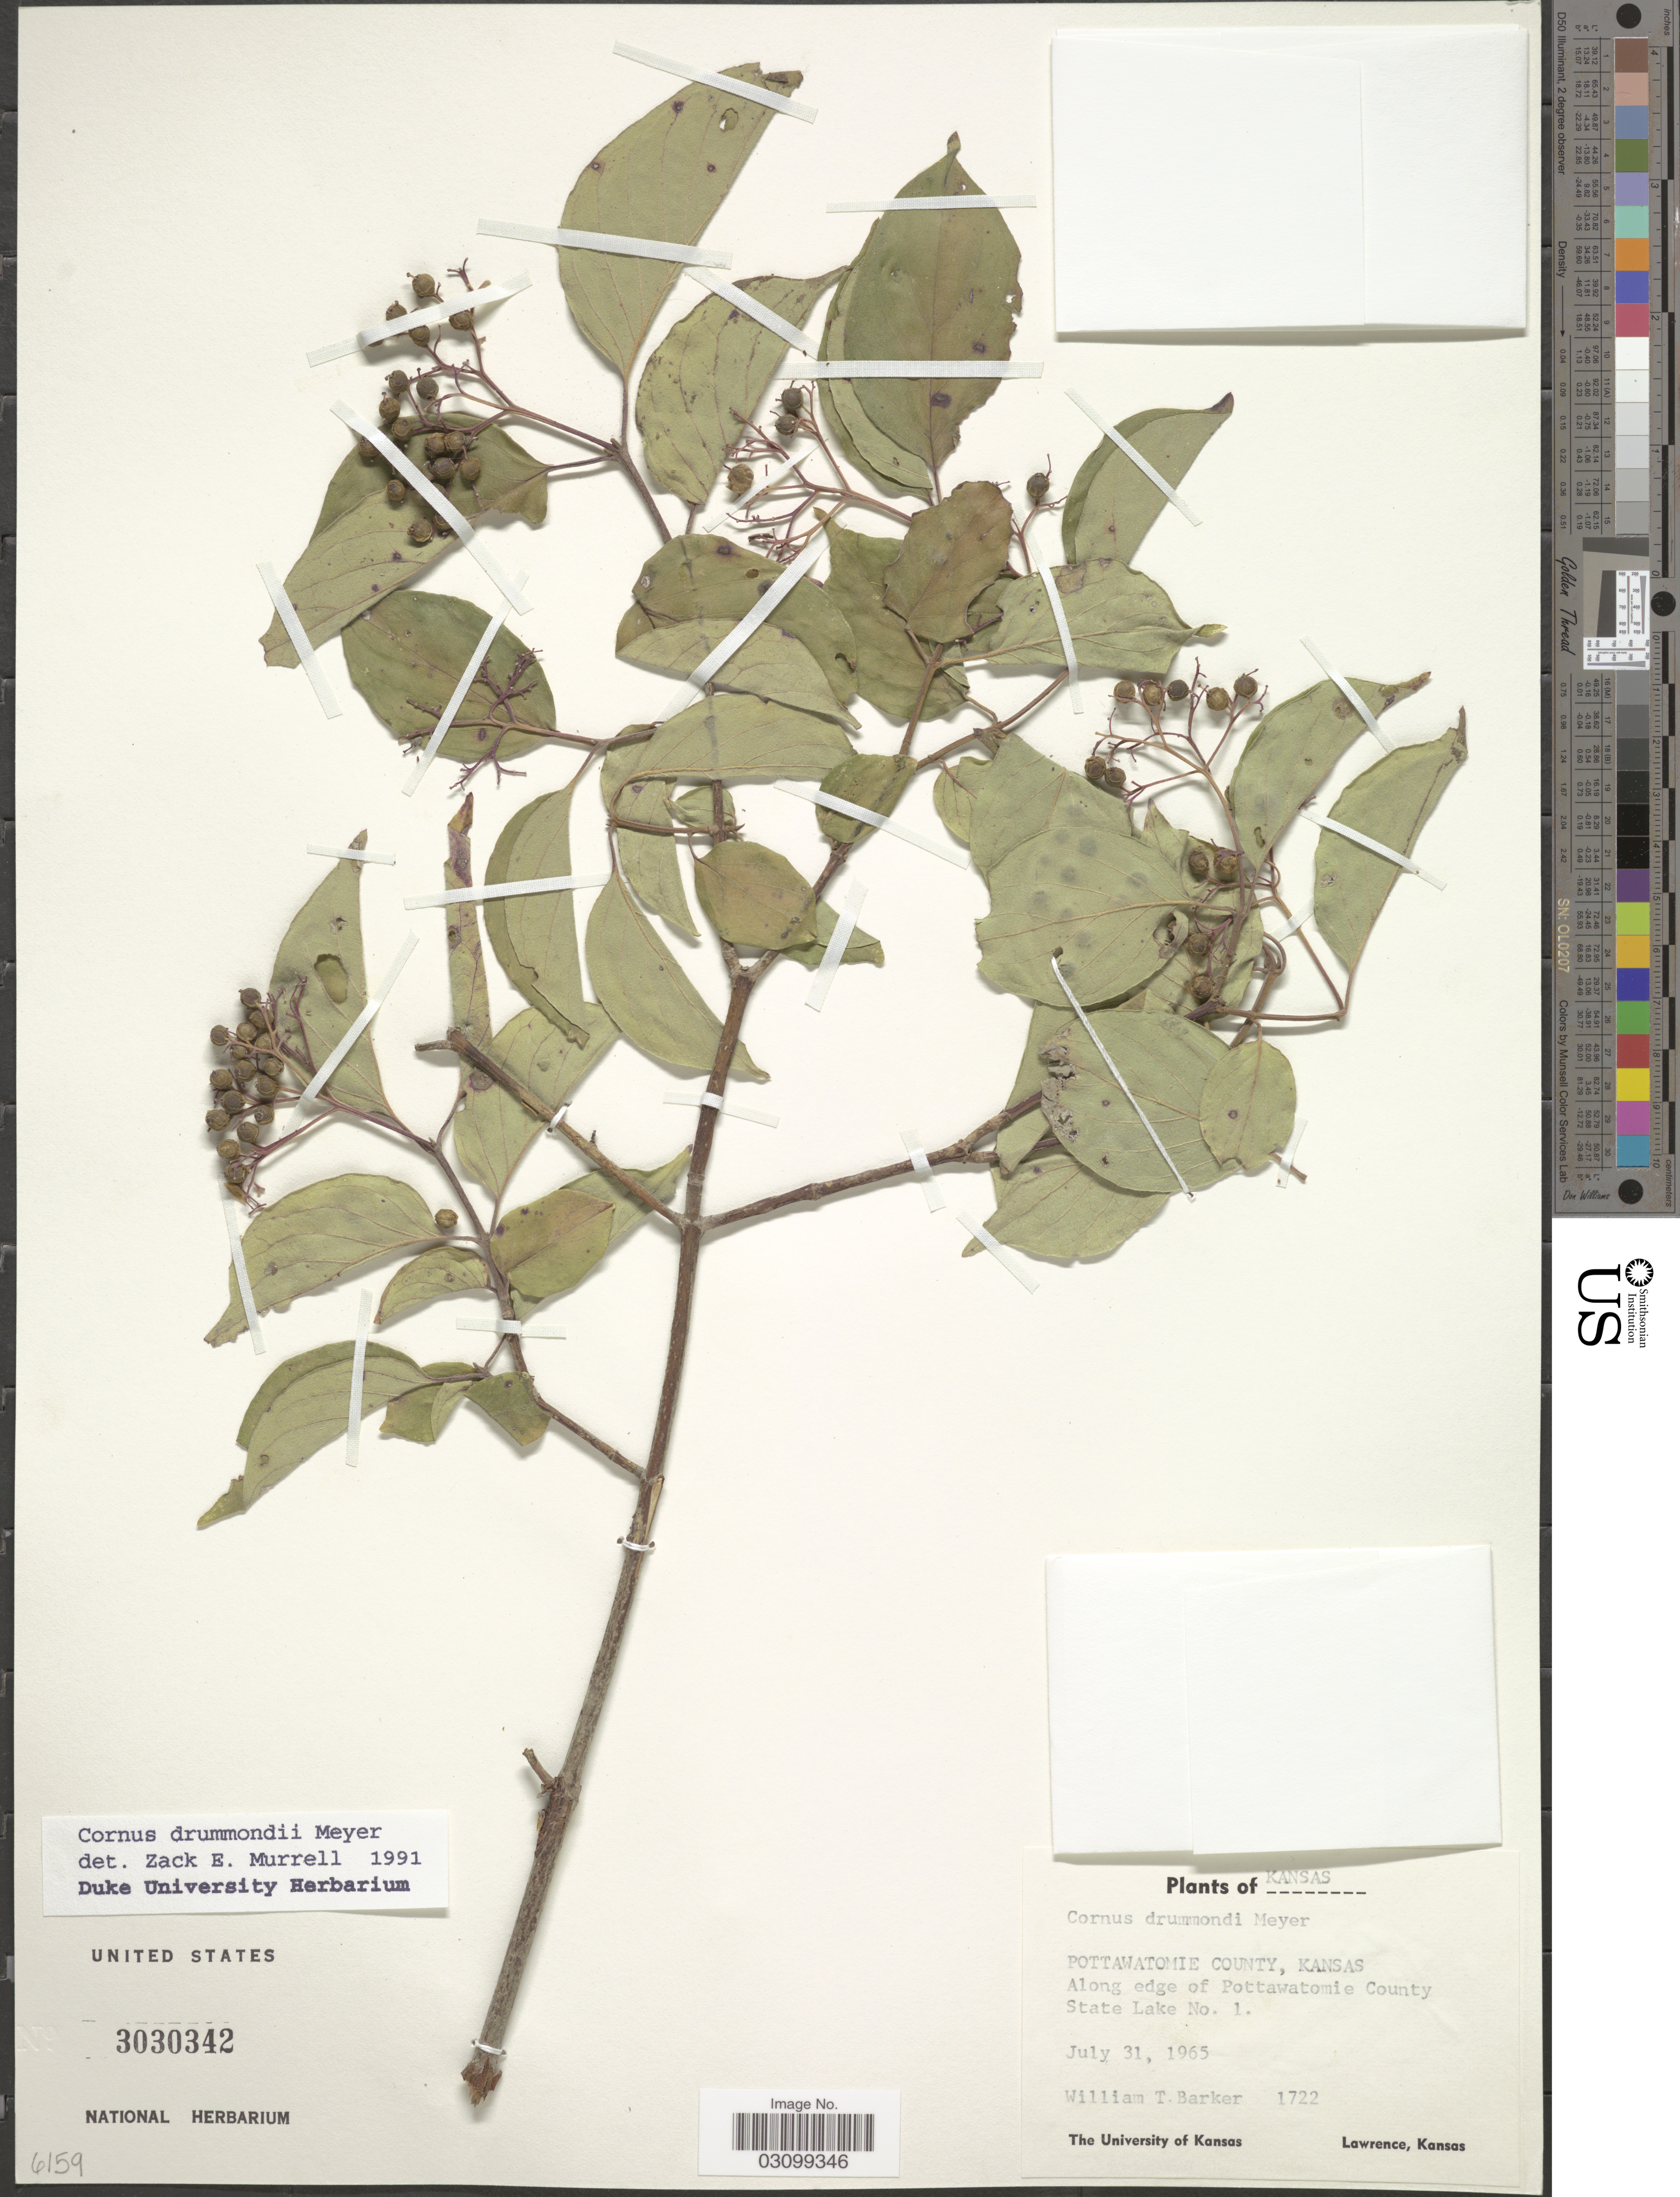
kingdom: Plantae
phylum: Tracheophyta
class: Magnoliopsida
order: Cornales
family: Cornaceae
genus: Cornus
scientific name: Cornus drummondii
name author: C.A. Mey.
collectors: W. T. Barker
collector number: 1722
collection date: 1965-07-31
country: United States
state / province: Kansas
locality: Pottawatomie County. Along edge of Pottawatomie County. State Lake No. 1.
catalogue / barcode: US 3030342